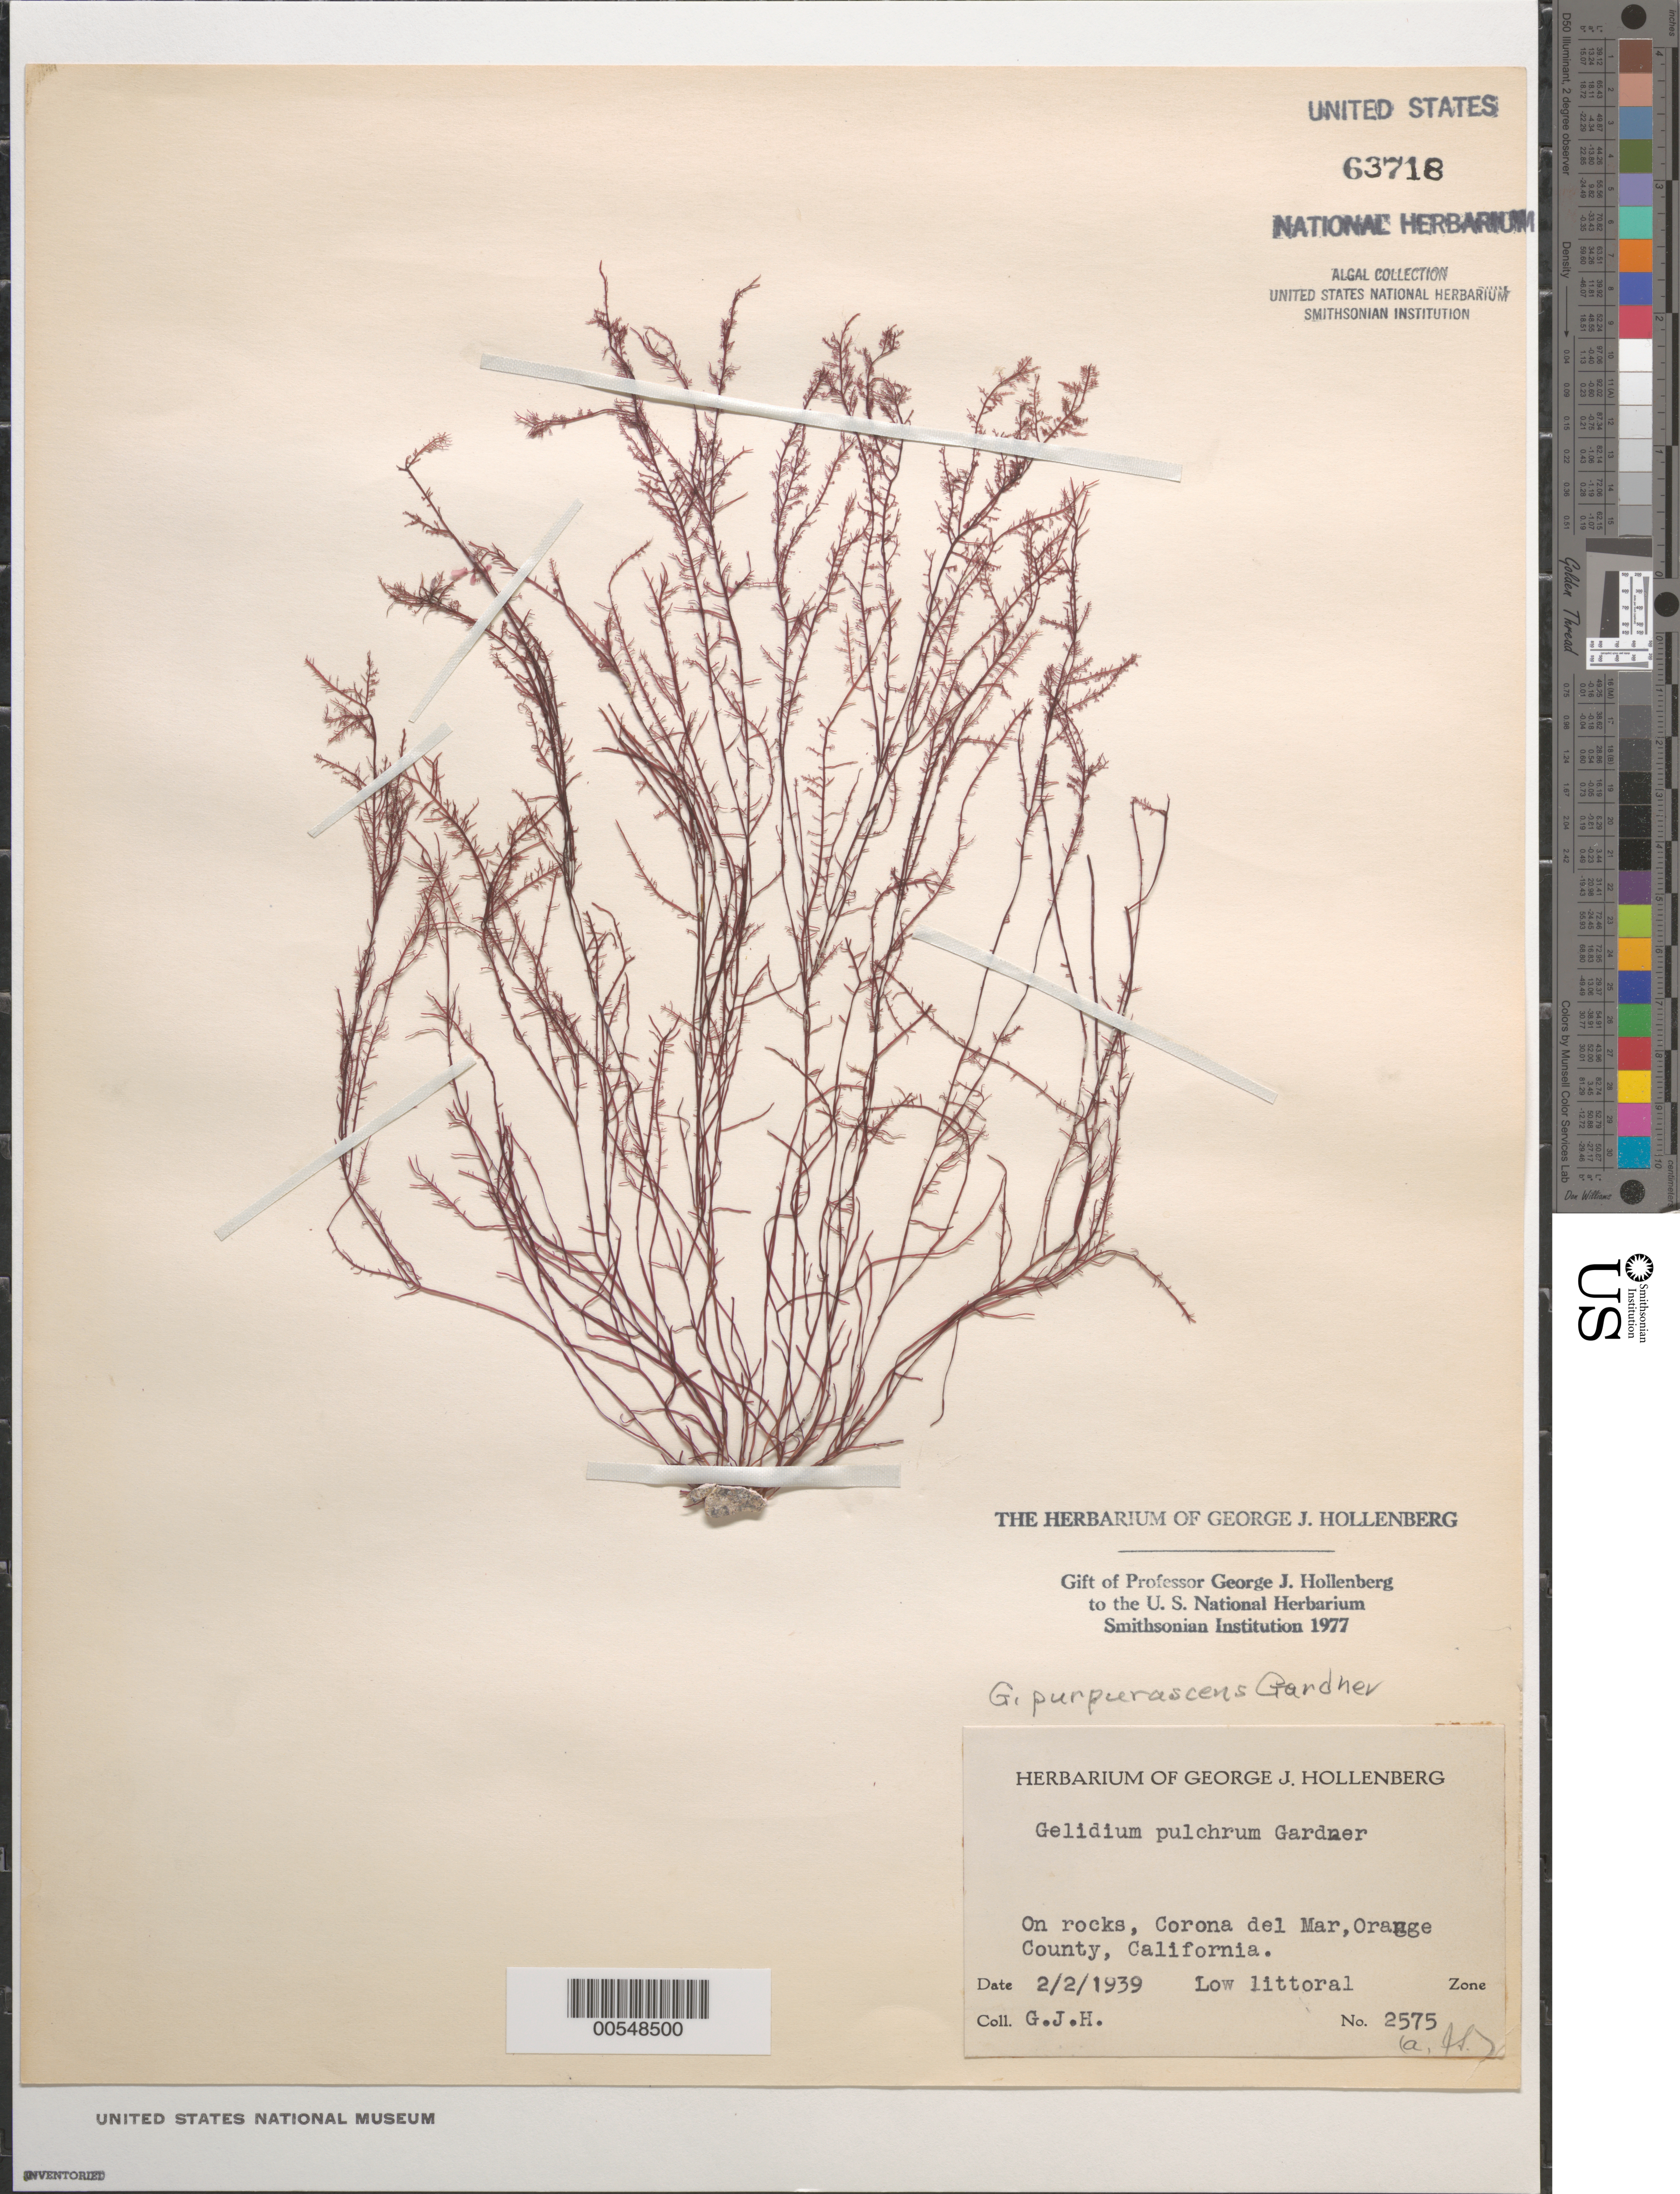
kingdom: Plantae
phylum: Rhodophyta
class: Florideophyceae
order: Gelidiales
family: Gelidiaceae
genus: Gelidium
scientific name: Gelidium purpurascens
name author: N.L. Gardner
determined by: Stewart, J.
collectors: G. Hollenberg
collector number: GJH 2575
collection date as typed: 02 Feb 1939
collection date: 1939-02-02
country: United States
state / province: California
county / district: Orange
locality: Corona del Mar, ocean end of Poppy Avenue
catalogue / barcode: US 63718